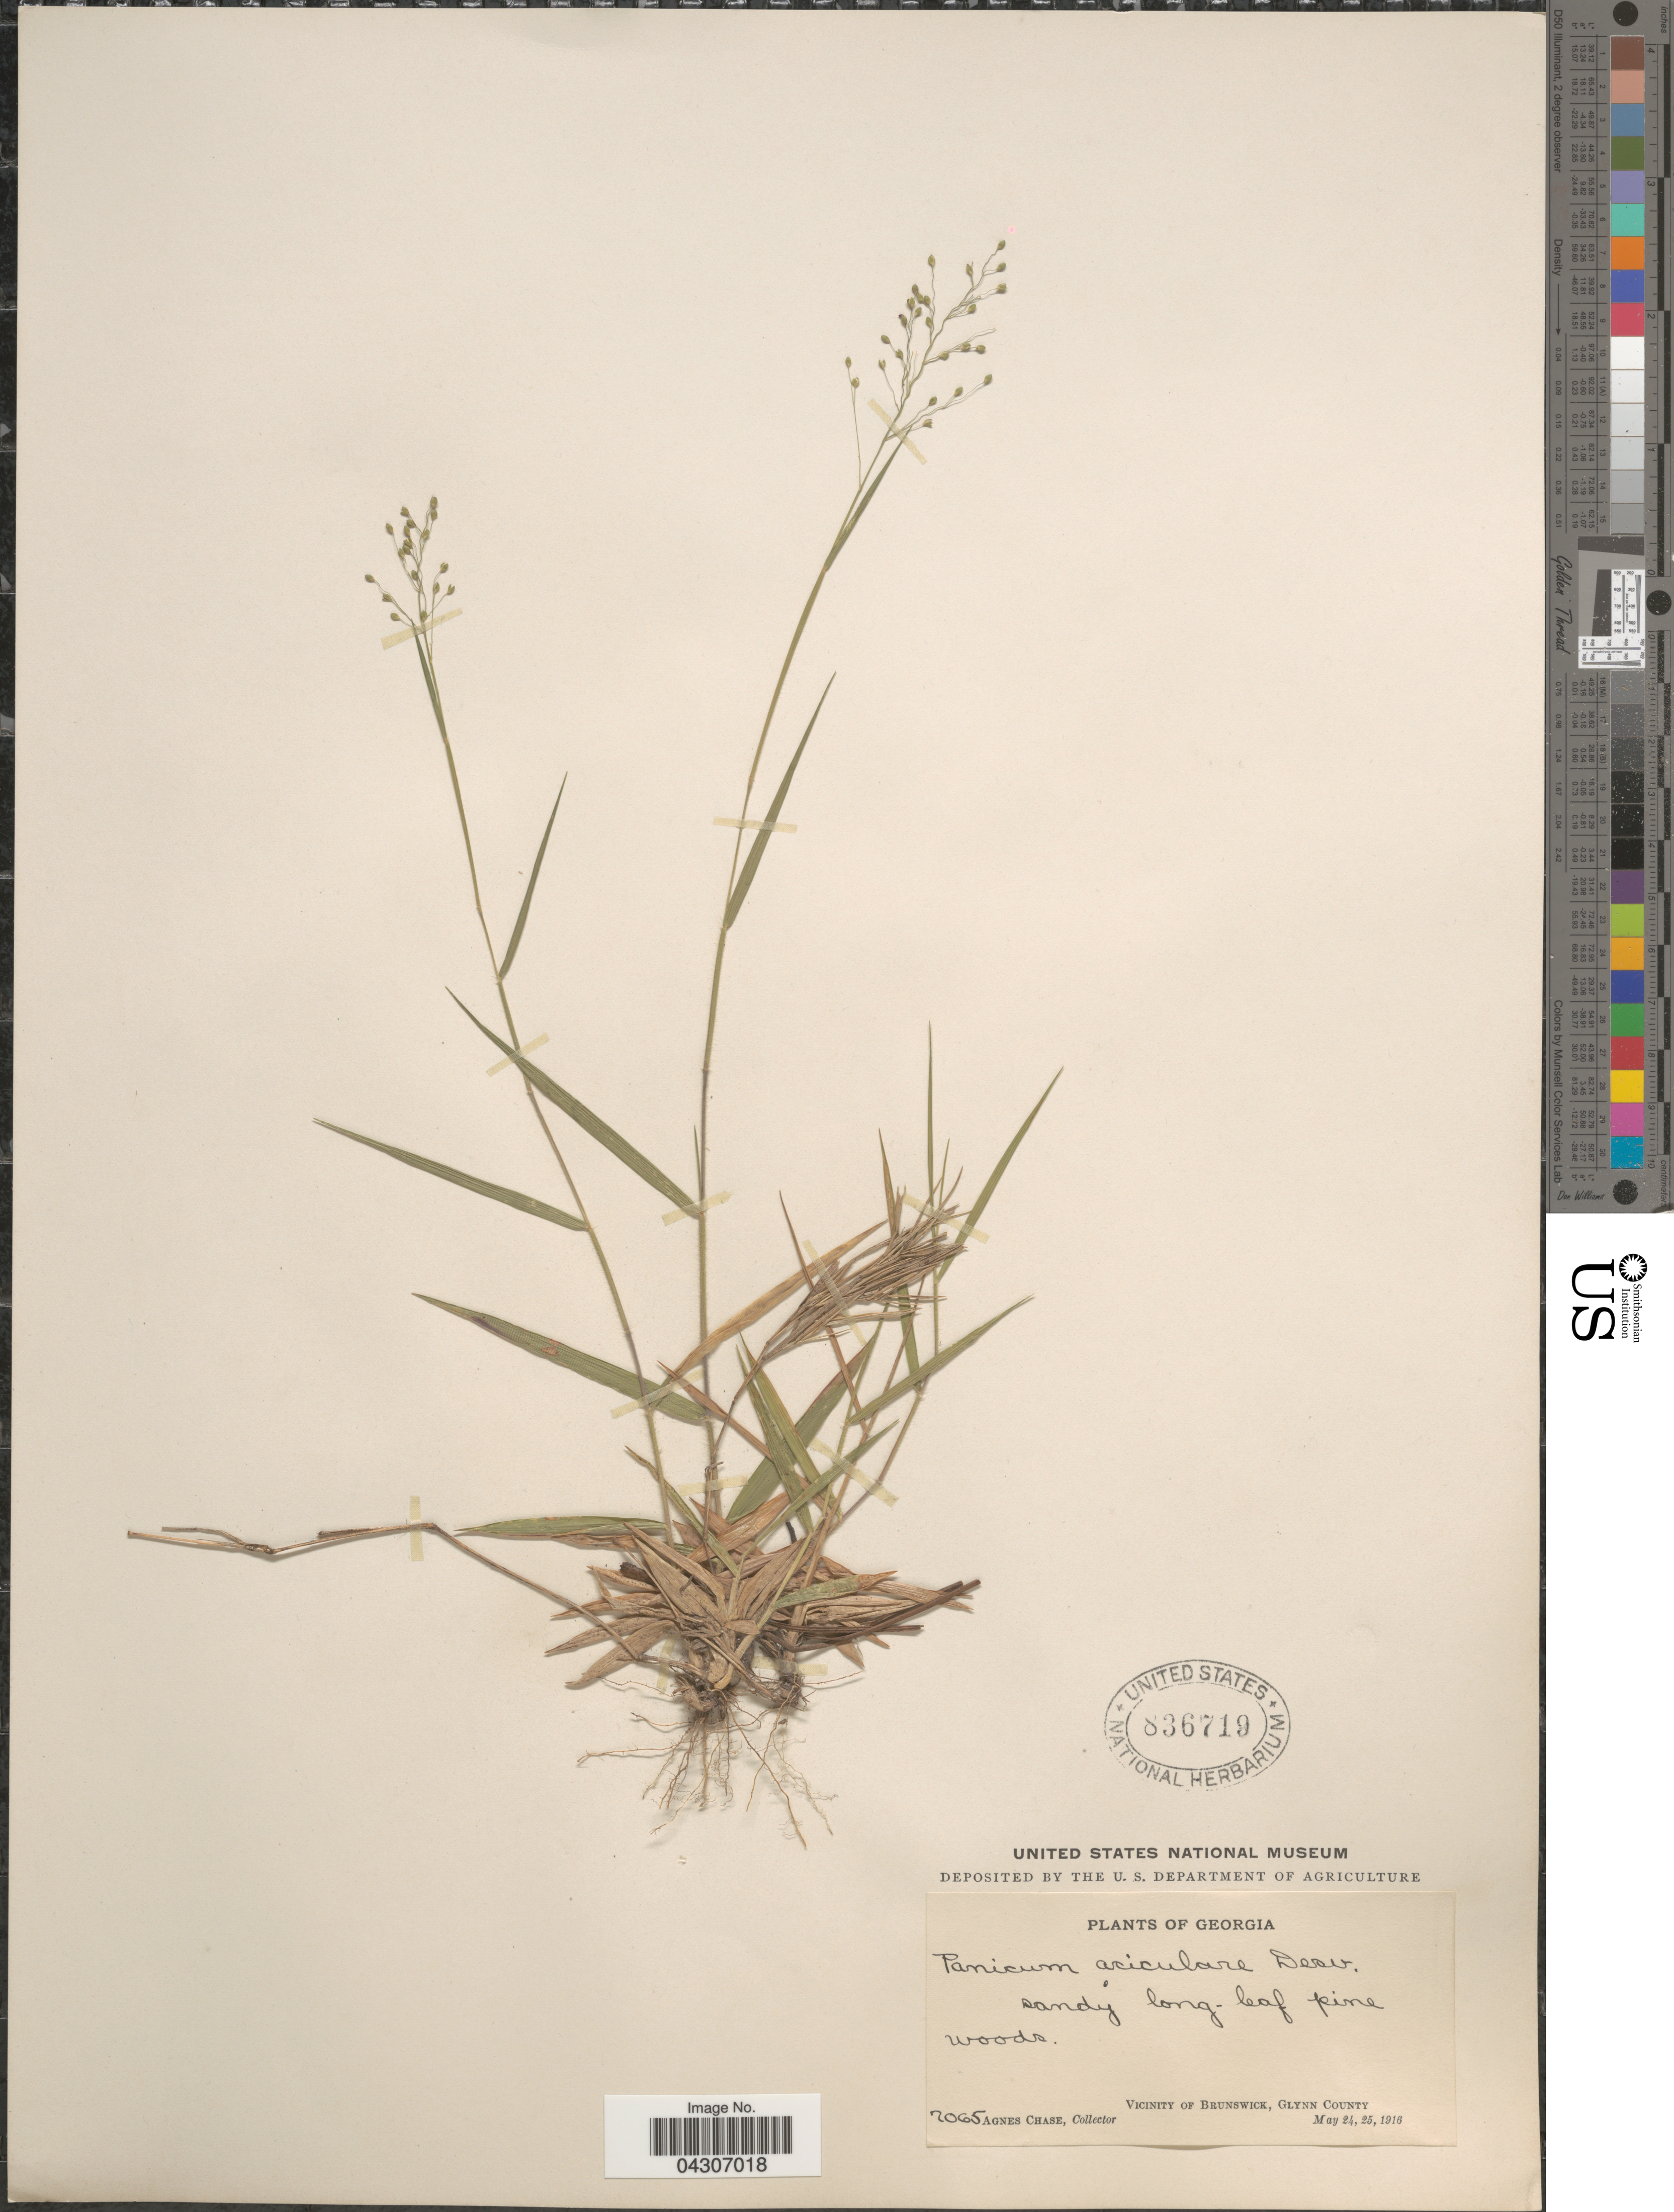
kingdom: Plantae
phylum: Tracheophyta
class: Liliopsida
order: Poales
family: Poaceae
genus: Dichanthelium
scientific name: Dichanthelium aciculare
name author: (Desv. ex Poir.) Gould & C.A. Clark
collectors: A. Chase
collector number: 2065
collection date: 1916-05-24/1916-05-25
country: United States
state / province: Georgia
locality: Vicinity of Brunswick, Glynn County.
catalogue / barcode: US 836719